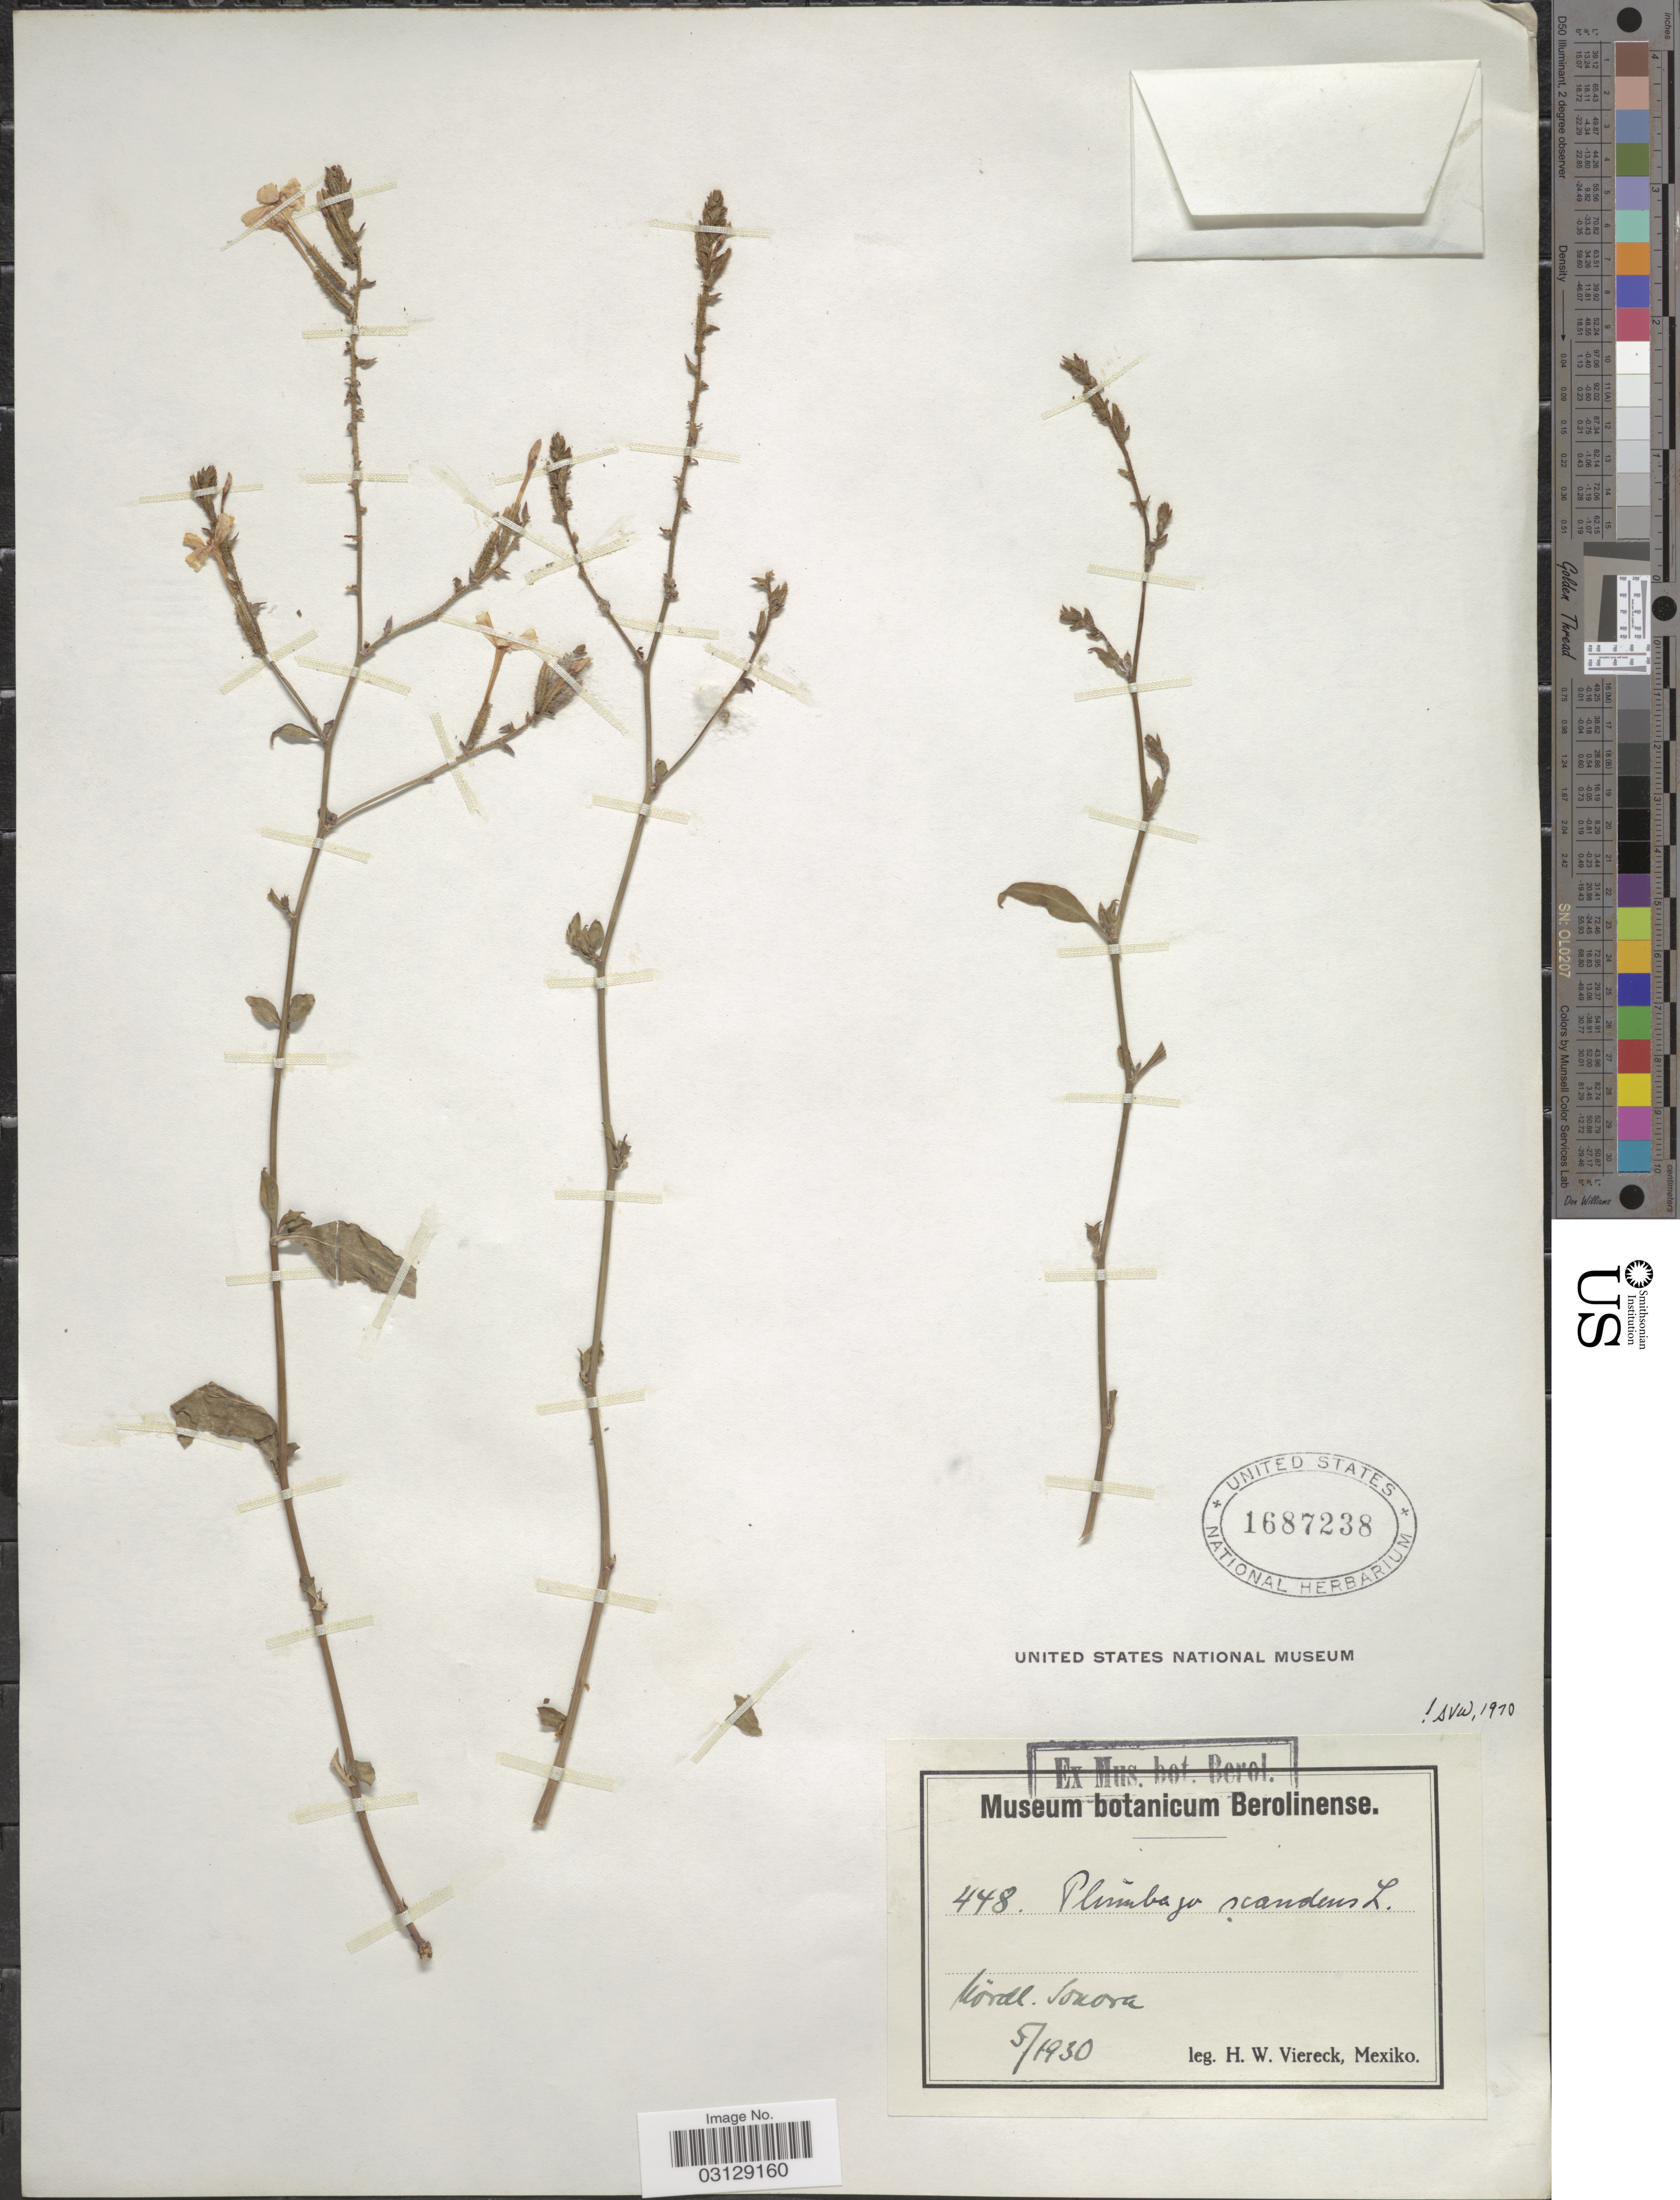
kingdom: Plantae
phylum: Tracheophyta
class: Magnoliopsida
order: Caryophyllales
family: Plumbaginaceae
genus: Plumbago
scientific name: Plumbago scandens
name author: L.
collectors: H. W. Viereck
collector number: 448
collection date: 1930-05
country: Mexico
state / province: Sonora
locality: Nördl. Sonora.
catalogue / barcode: US 1687238